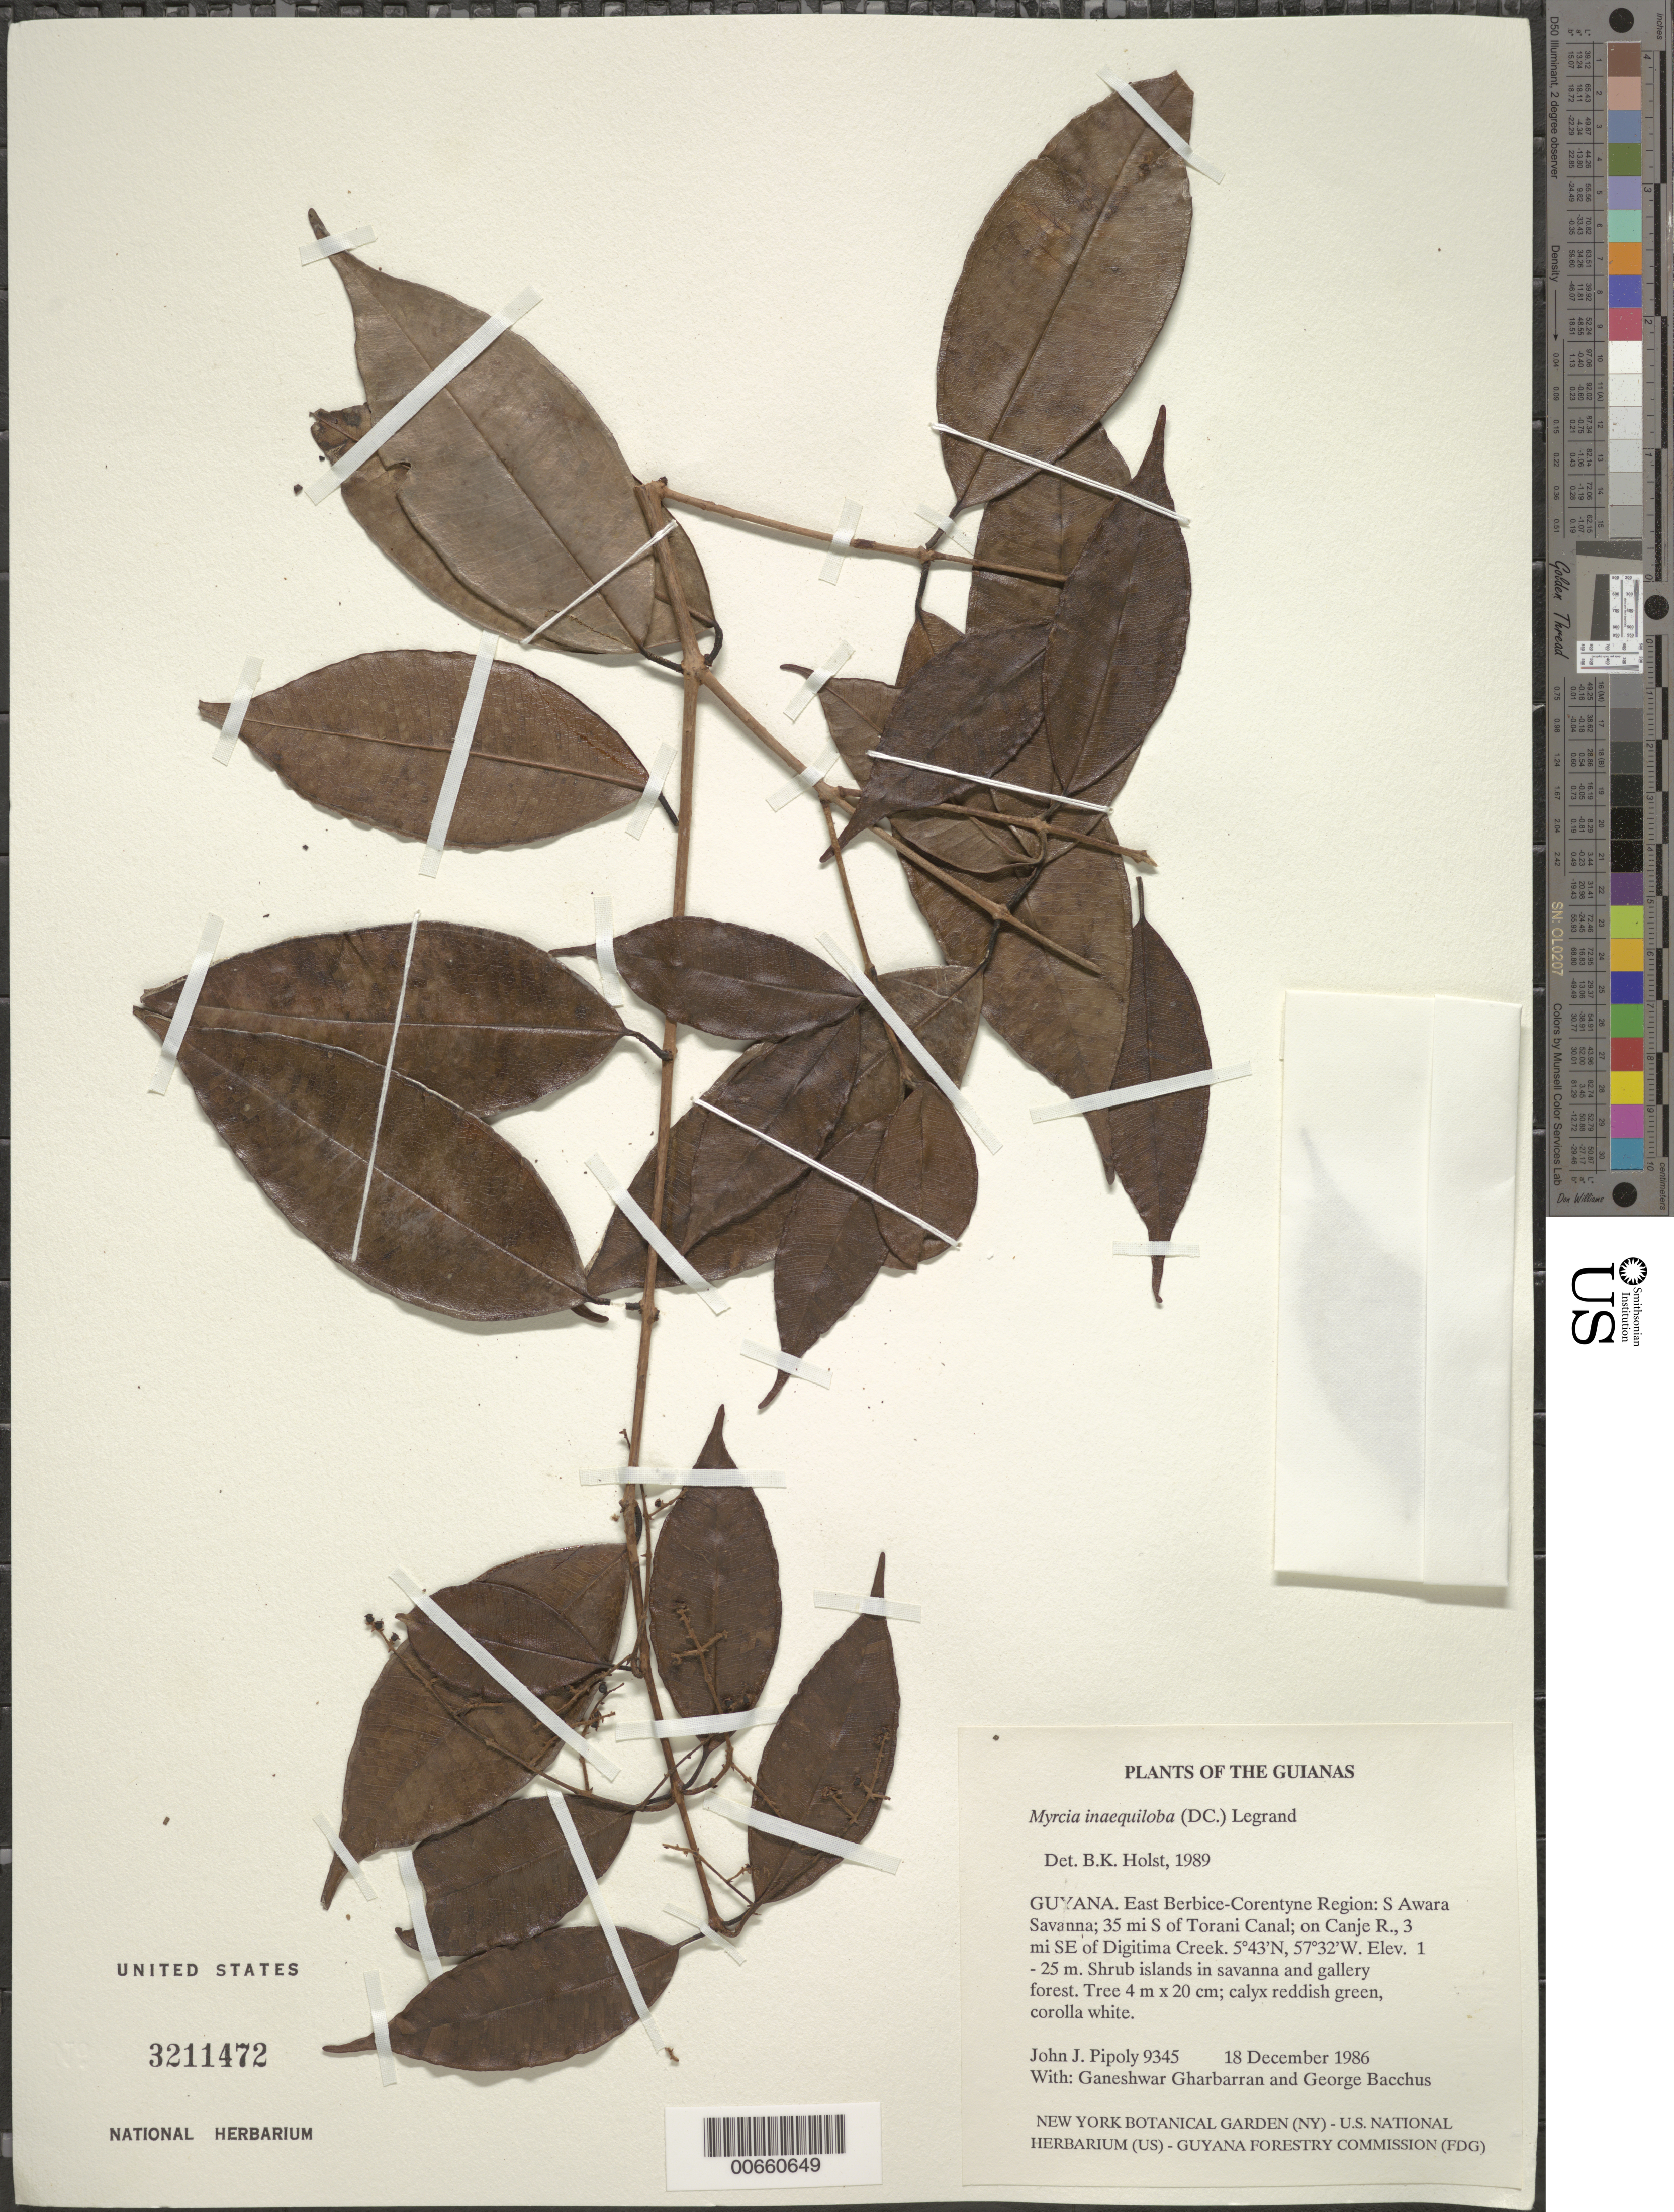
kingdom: Plantae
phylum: Tracheophyta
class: Magnoliopsida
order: Myrtales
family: Myrtaceae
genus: Myrcia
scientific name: Myrcia inaequiloba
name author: (DC.) D. Legrand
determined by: Holst, Bruce K.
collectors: J. J. Pipoly, G. Gharbarran & G. Bacchus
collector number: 9345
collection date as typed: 18 December 1986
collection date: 1986-12-18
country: Guyana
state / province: E. Berbice-Corentyne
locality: S Awara Savanna; ±35 mi S of Torani Canal; on Canje R., 3 mi SE of Digitima Creek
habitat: Shrub islands in savanna and gallery forest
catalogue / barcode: US 3211472